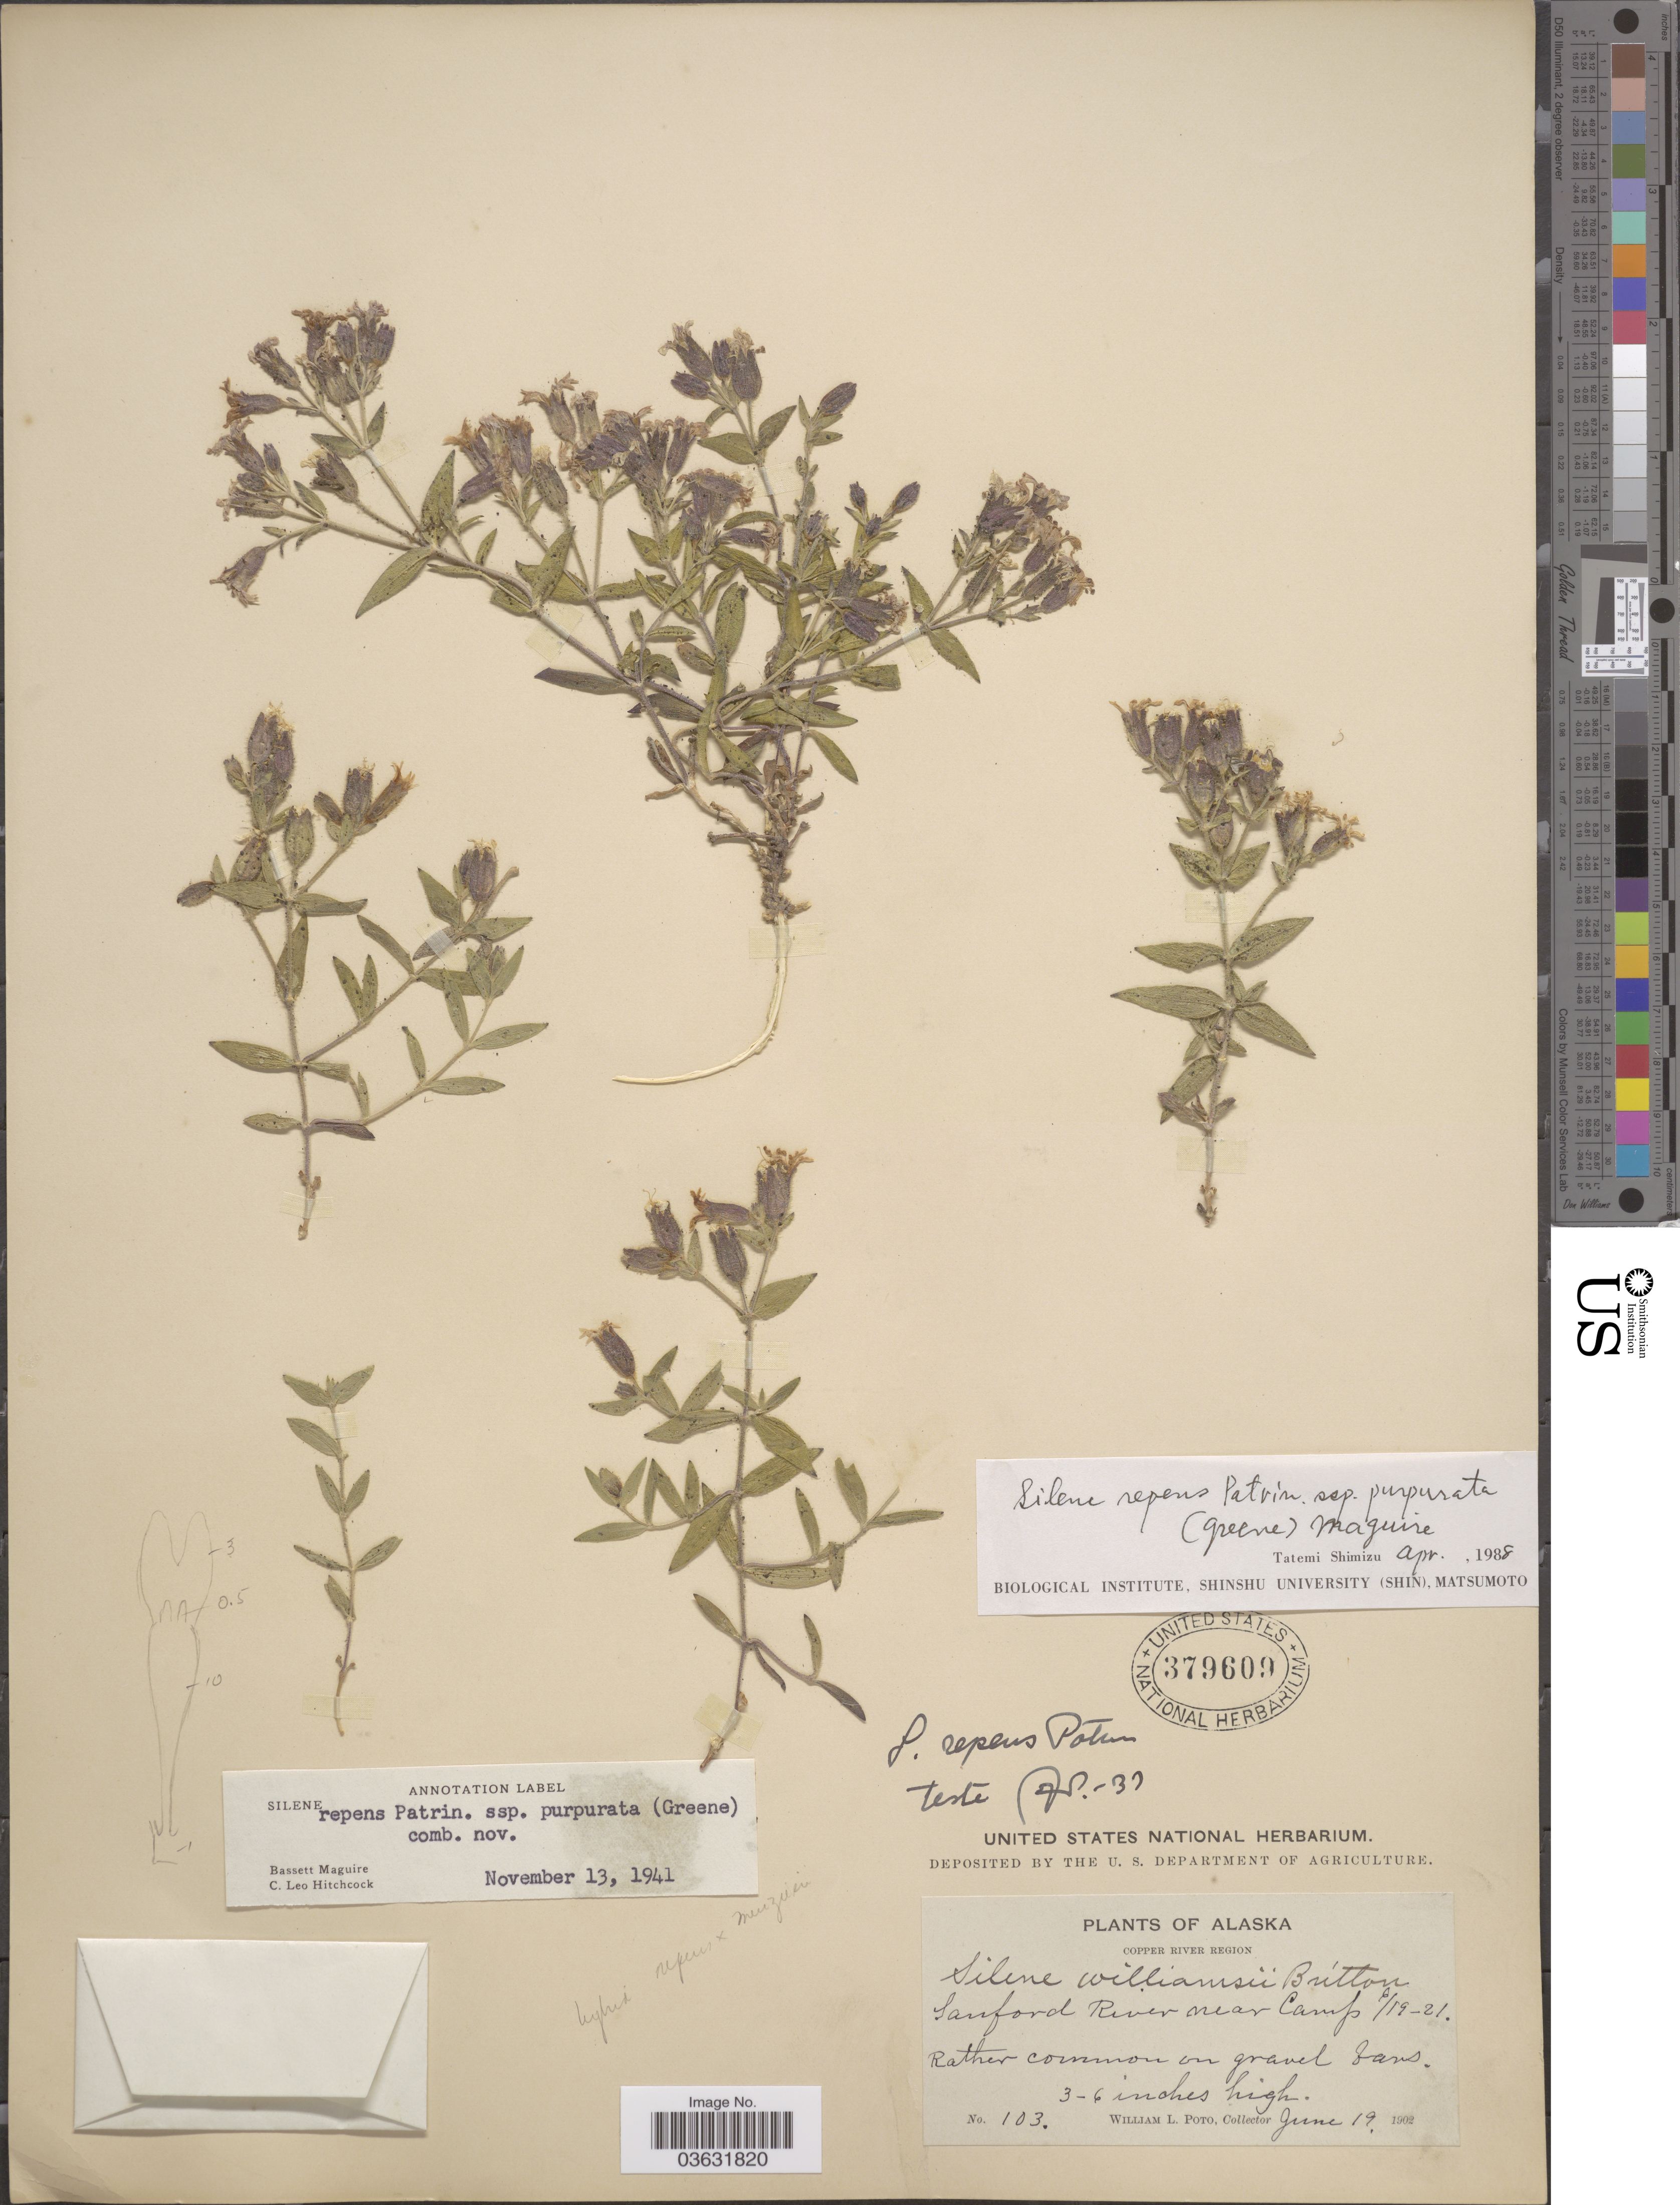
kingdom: Plantae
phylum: Tracheophyta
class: Magnoliopsida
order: Caryophyllales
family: Caryophyllaceae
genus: Silene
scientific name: Silene repens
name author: Patrin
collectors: W. Poto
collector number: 103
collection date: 1902-06-19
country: United States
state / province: Alaska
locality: Copper River Region. Sanford River near Camp 6/19-21.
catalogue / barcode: US 379609